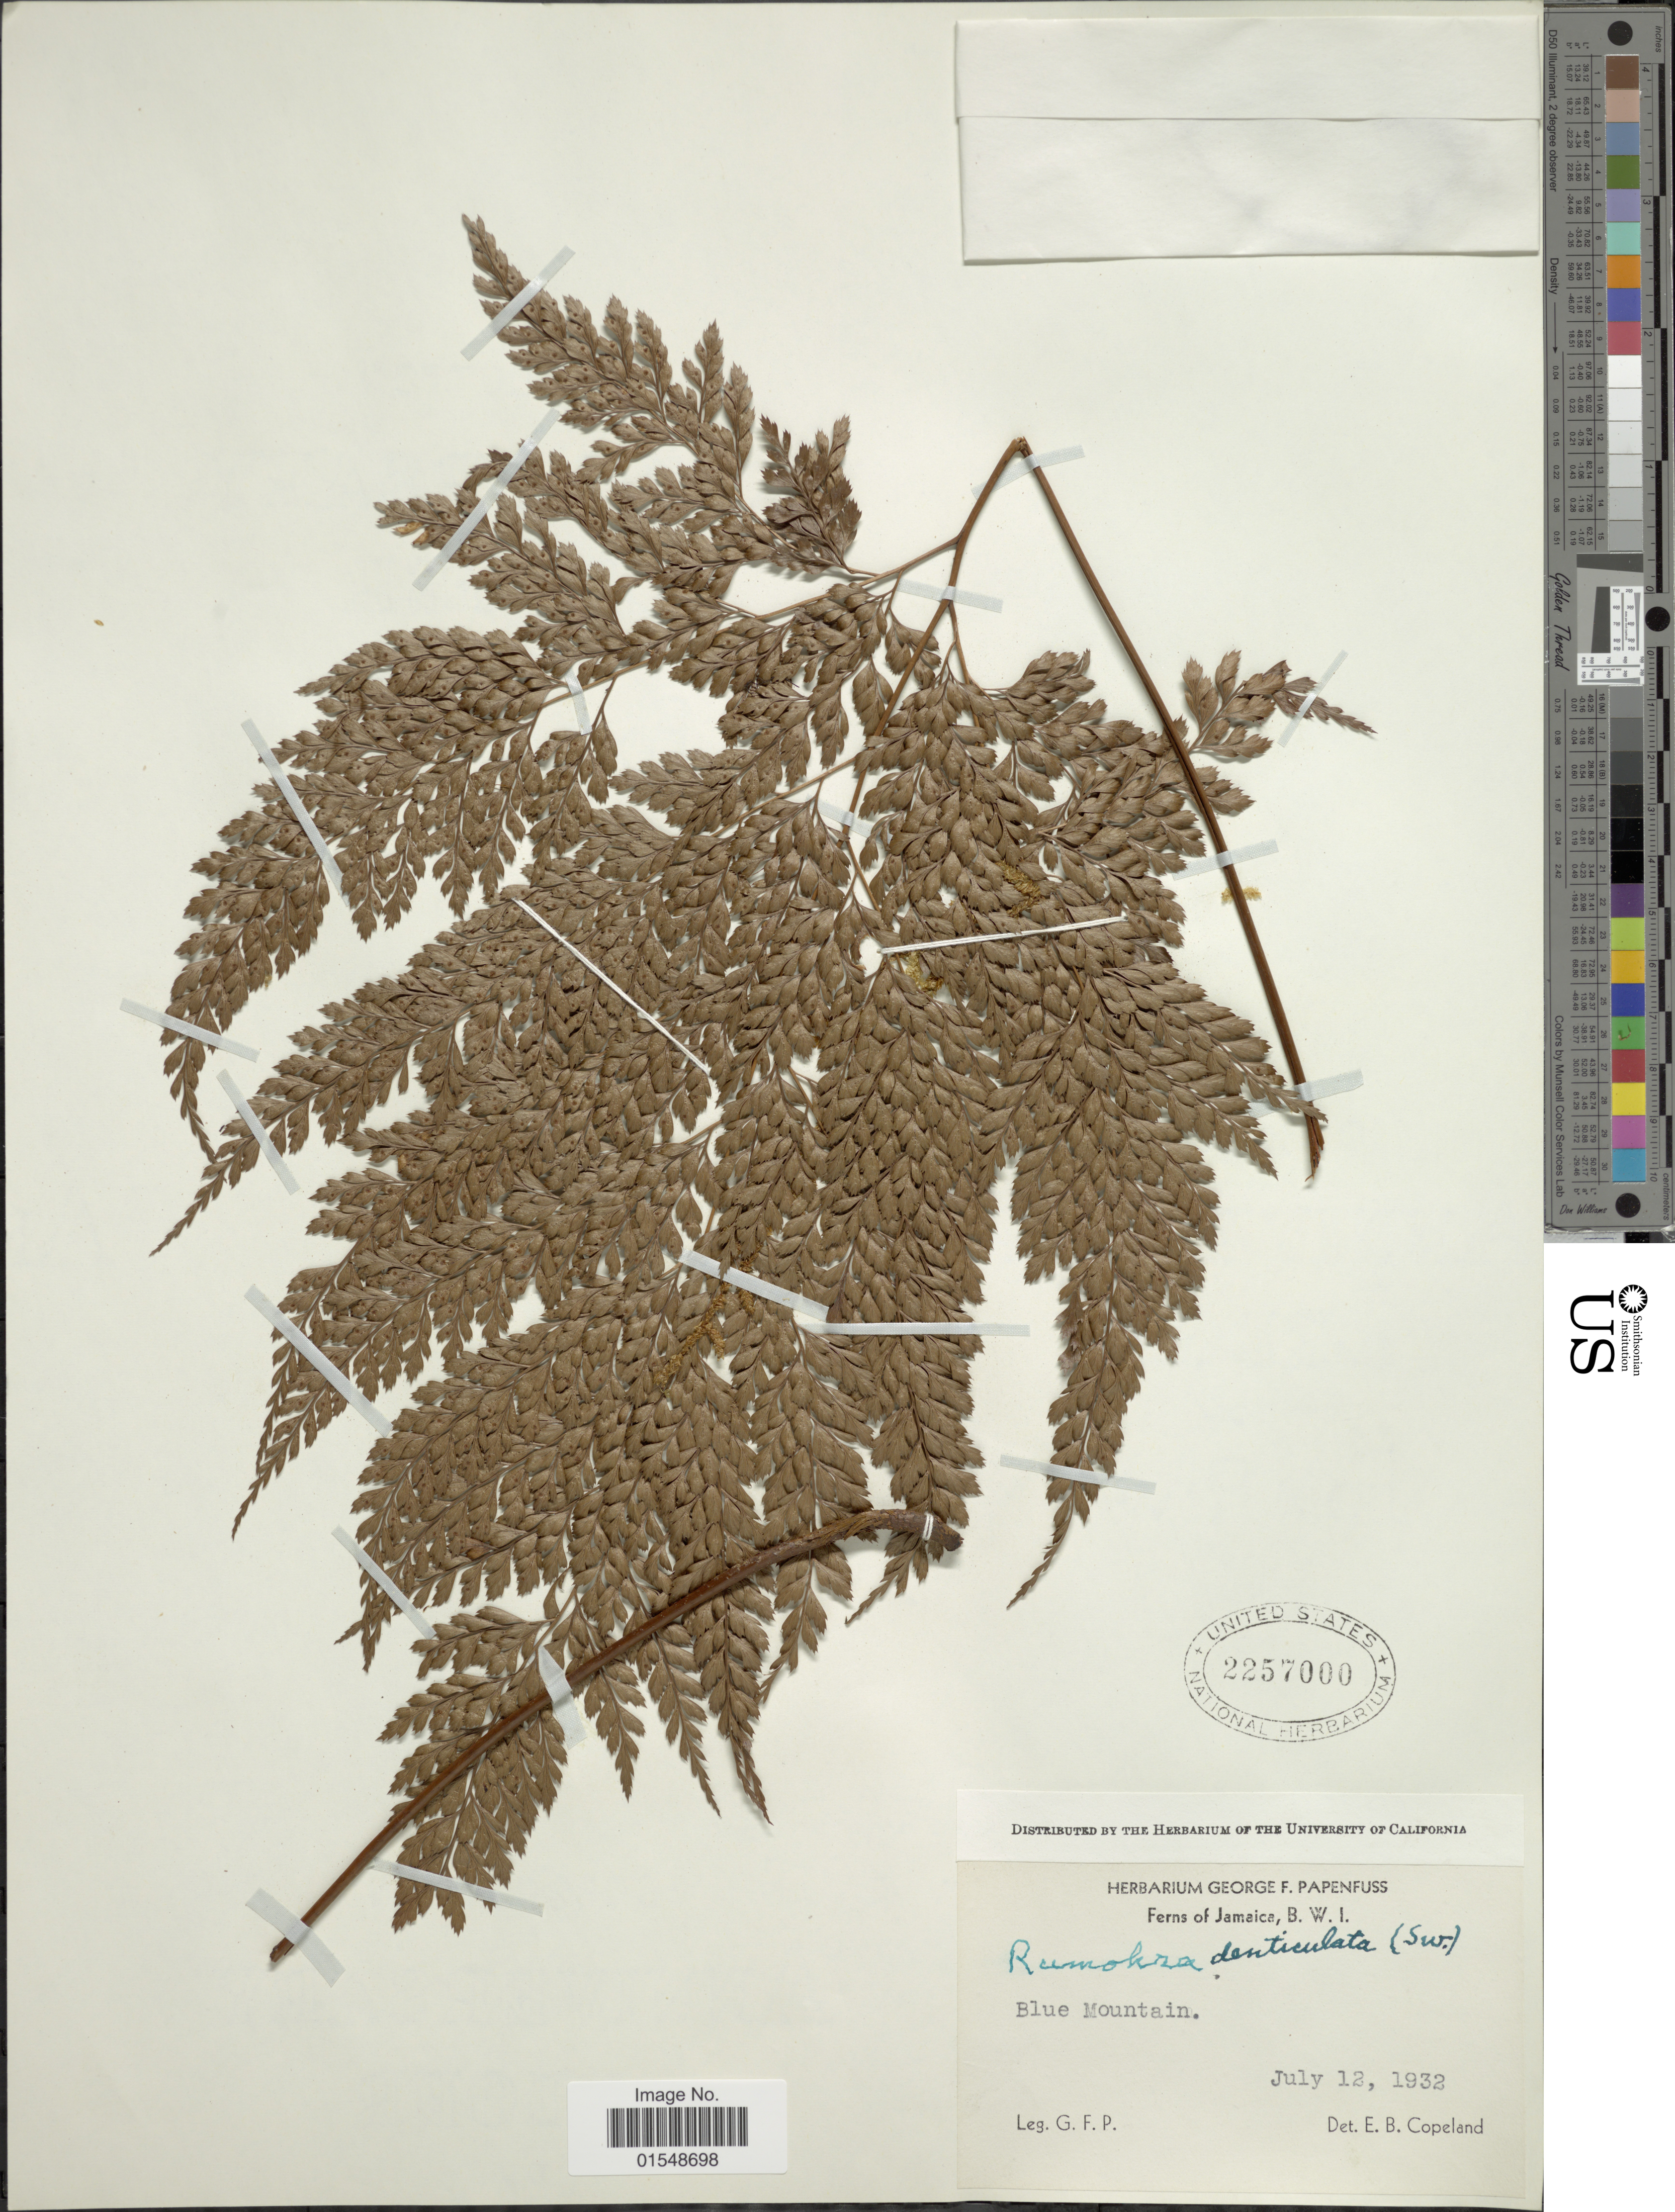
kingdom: Plantae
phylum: Tracheophyta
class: Polypodiopsida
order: Polypodiales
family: Dryopteridaceae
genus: Arachniodes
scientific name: Arachniodes denticulata var. denticulata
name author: (Sw.) Ching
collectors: G. Papenfuss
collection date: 1932-07-12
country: Jamaica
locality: B. W. I., Blue Mountain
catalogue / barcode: US 2257000